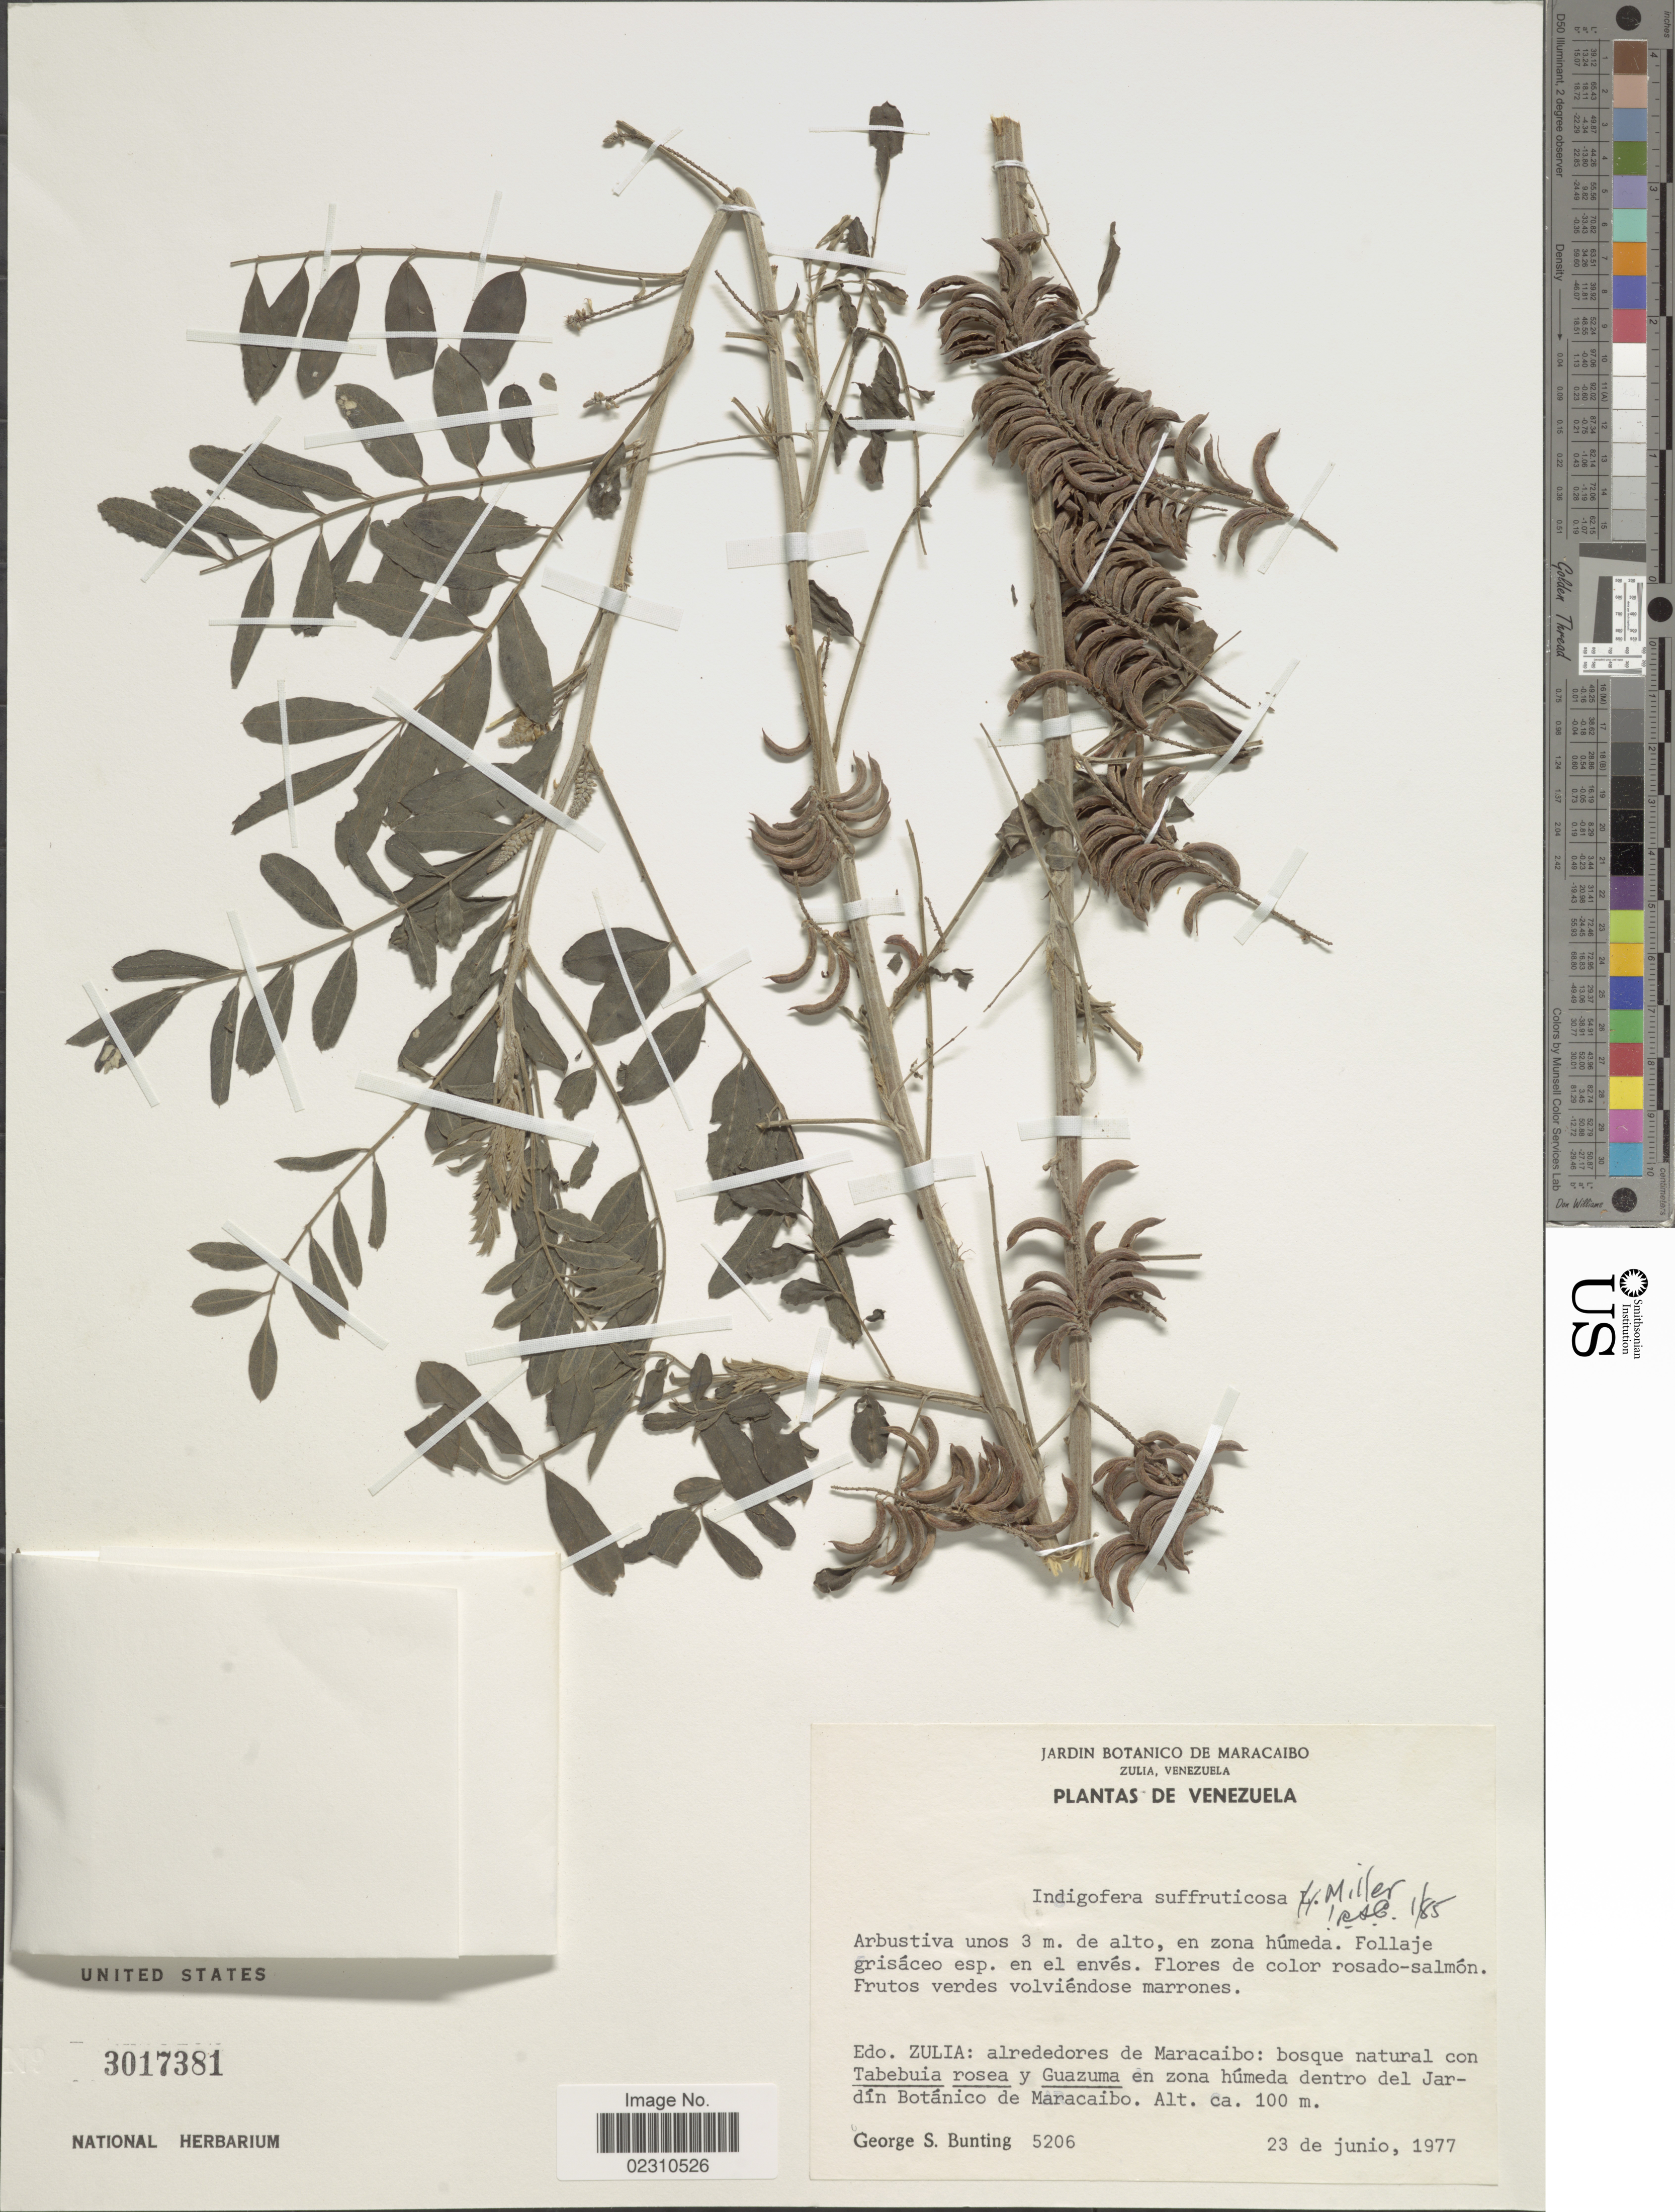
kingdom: Plantae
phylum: Tracheophyta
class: Magnoliopsida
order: Fabales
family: Fabaceae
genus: Indigofera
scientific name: Indigofera suffruticosa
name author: Mill.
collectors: G. S. Bunting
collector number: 5206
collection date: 1977-06-23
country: Venezuela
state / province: Zulia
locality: Edo. Zulia: Alrededores de Maracibo.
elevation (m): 100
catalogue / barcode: US 3017381